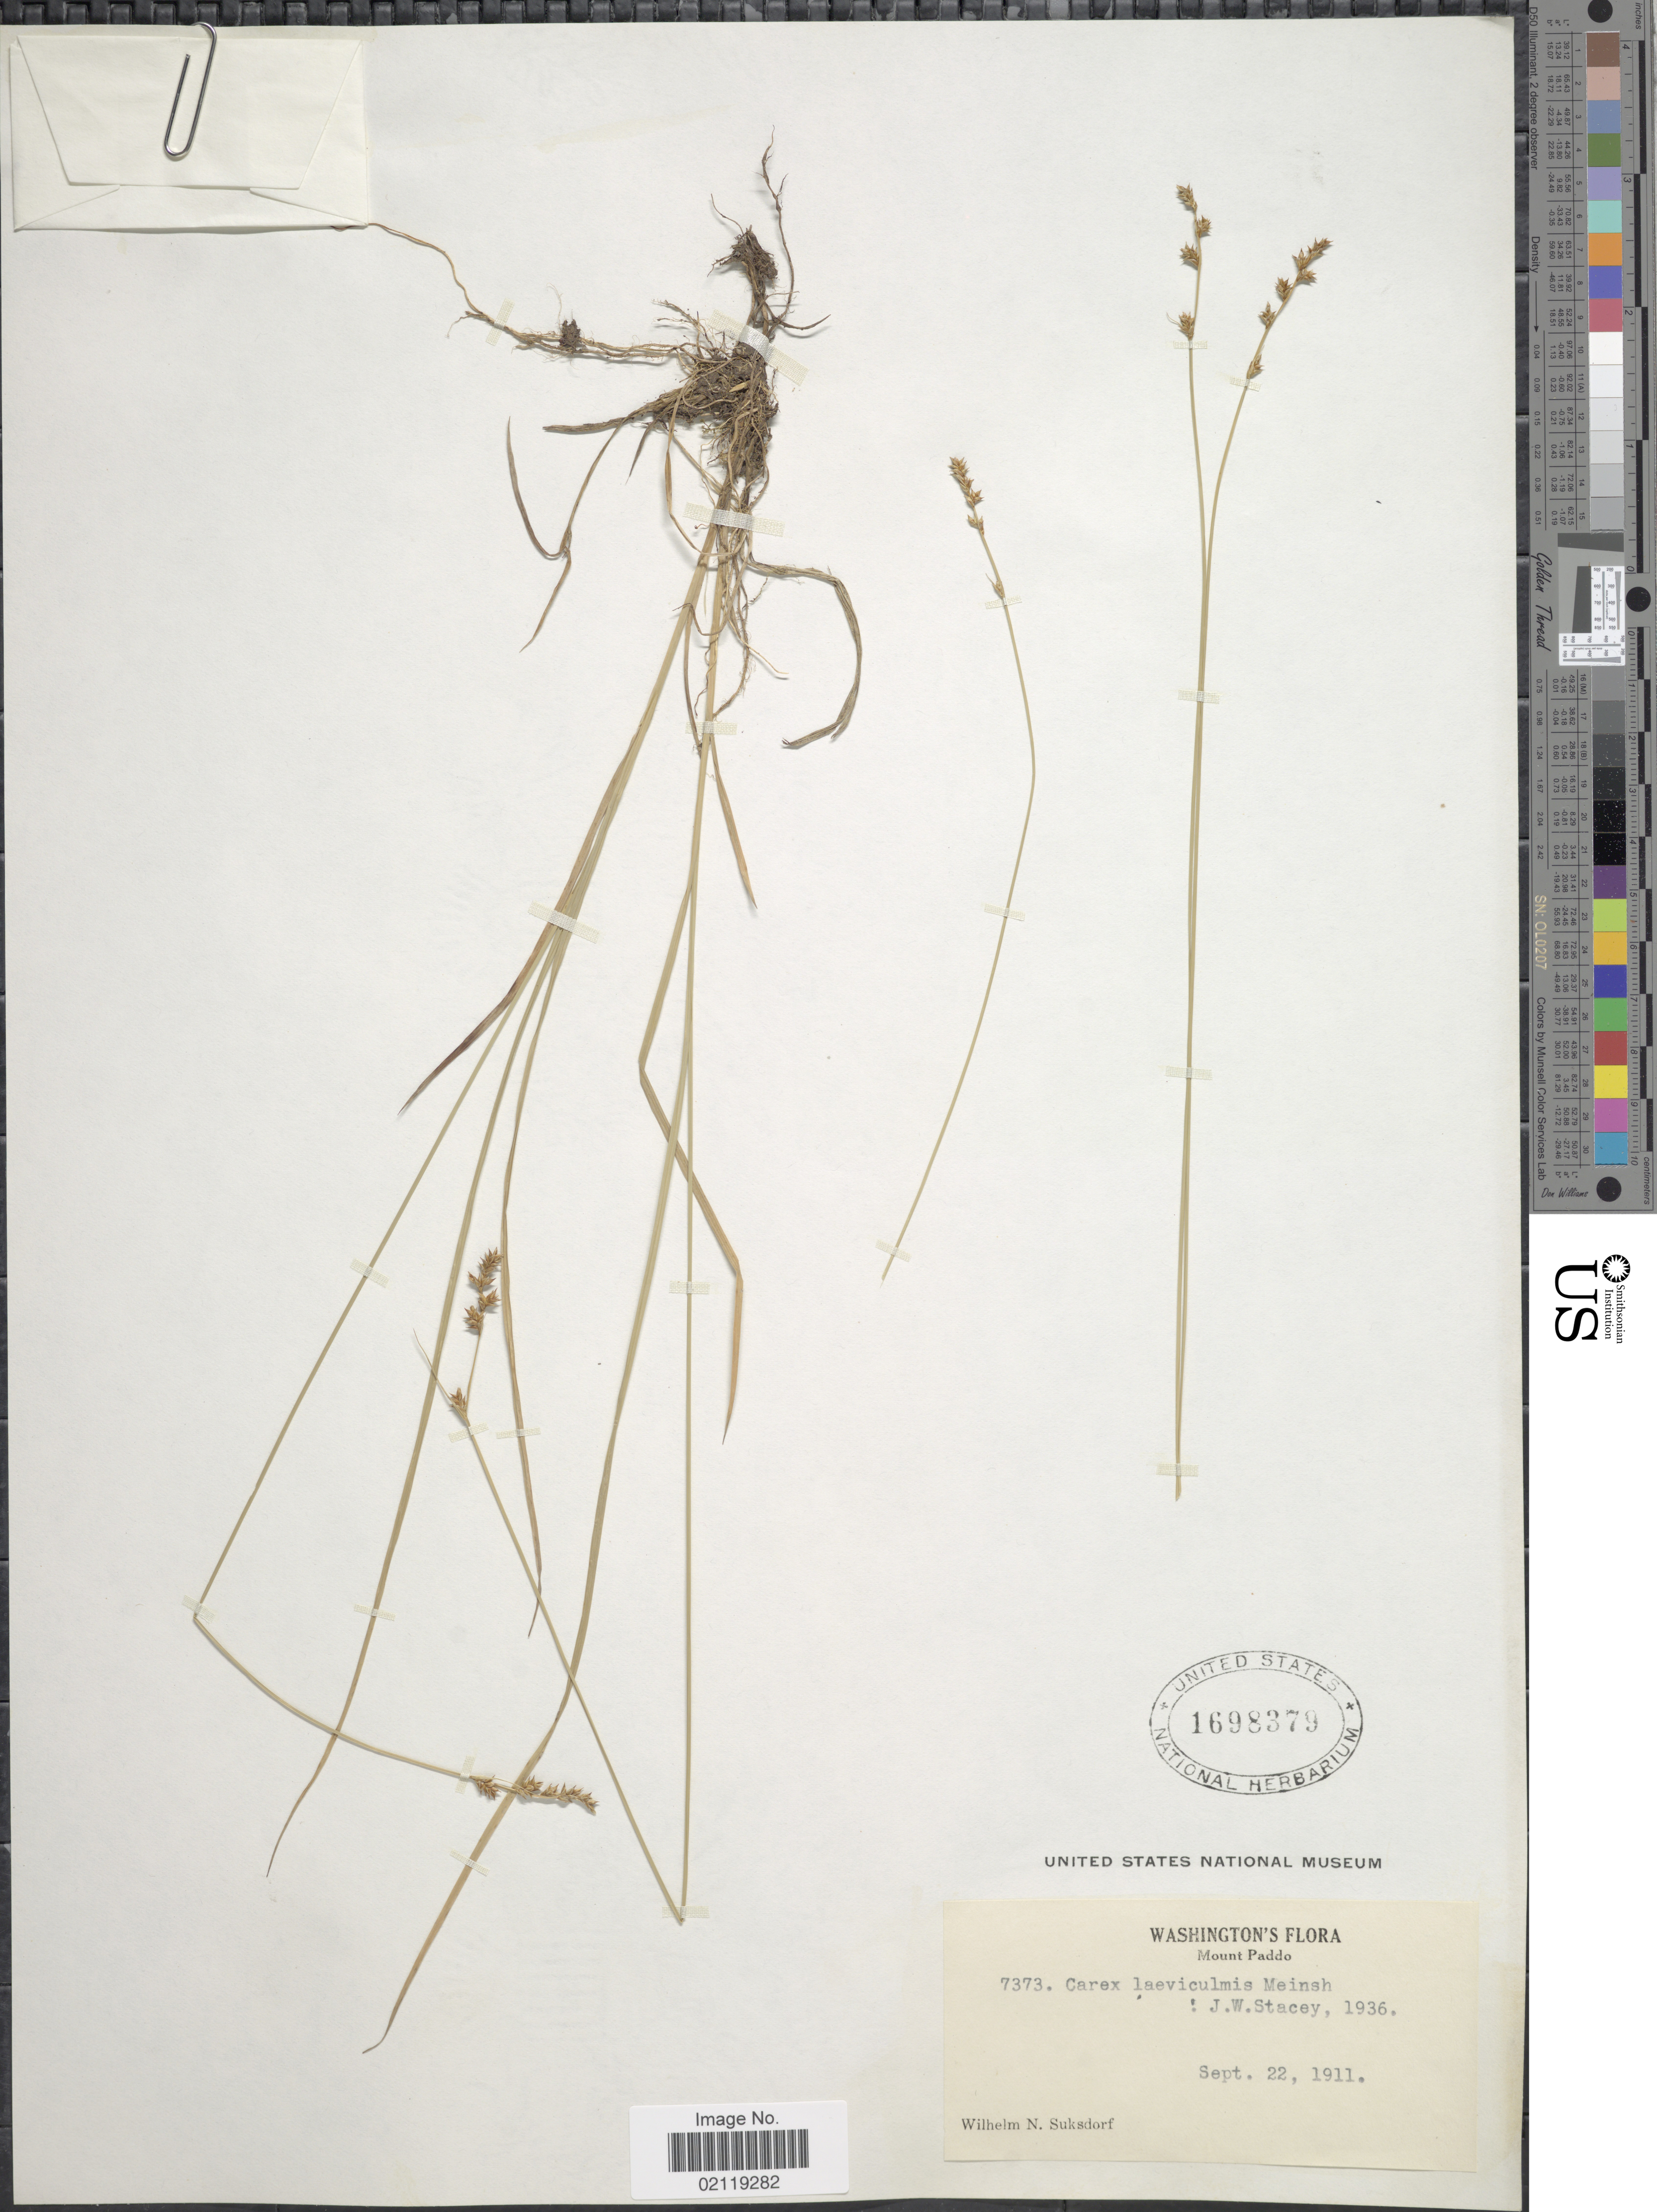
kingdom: Plantae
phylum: Tracheophyta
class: Liliopsida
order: Poales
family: Cyperaceae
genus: Carex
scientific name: Carex laeviculmis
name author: Meinsh.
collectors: W. N. Suksdorf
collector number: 7373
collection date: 1911-09-22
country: United States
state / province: Washington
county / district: Skamania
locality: Mount Paddo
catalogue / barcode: US 1698379